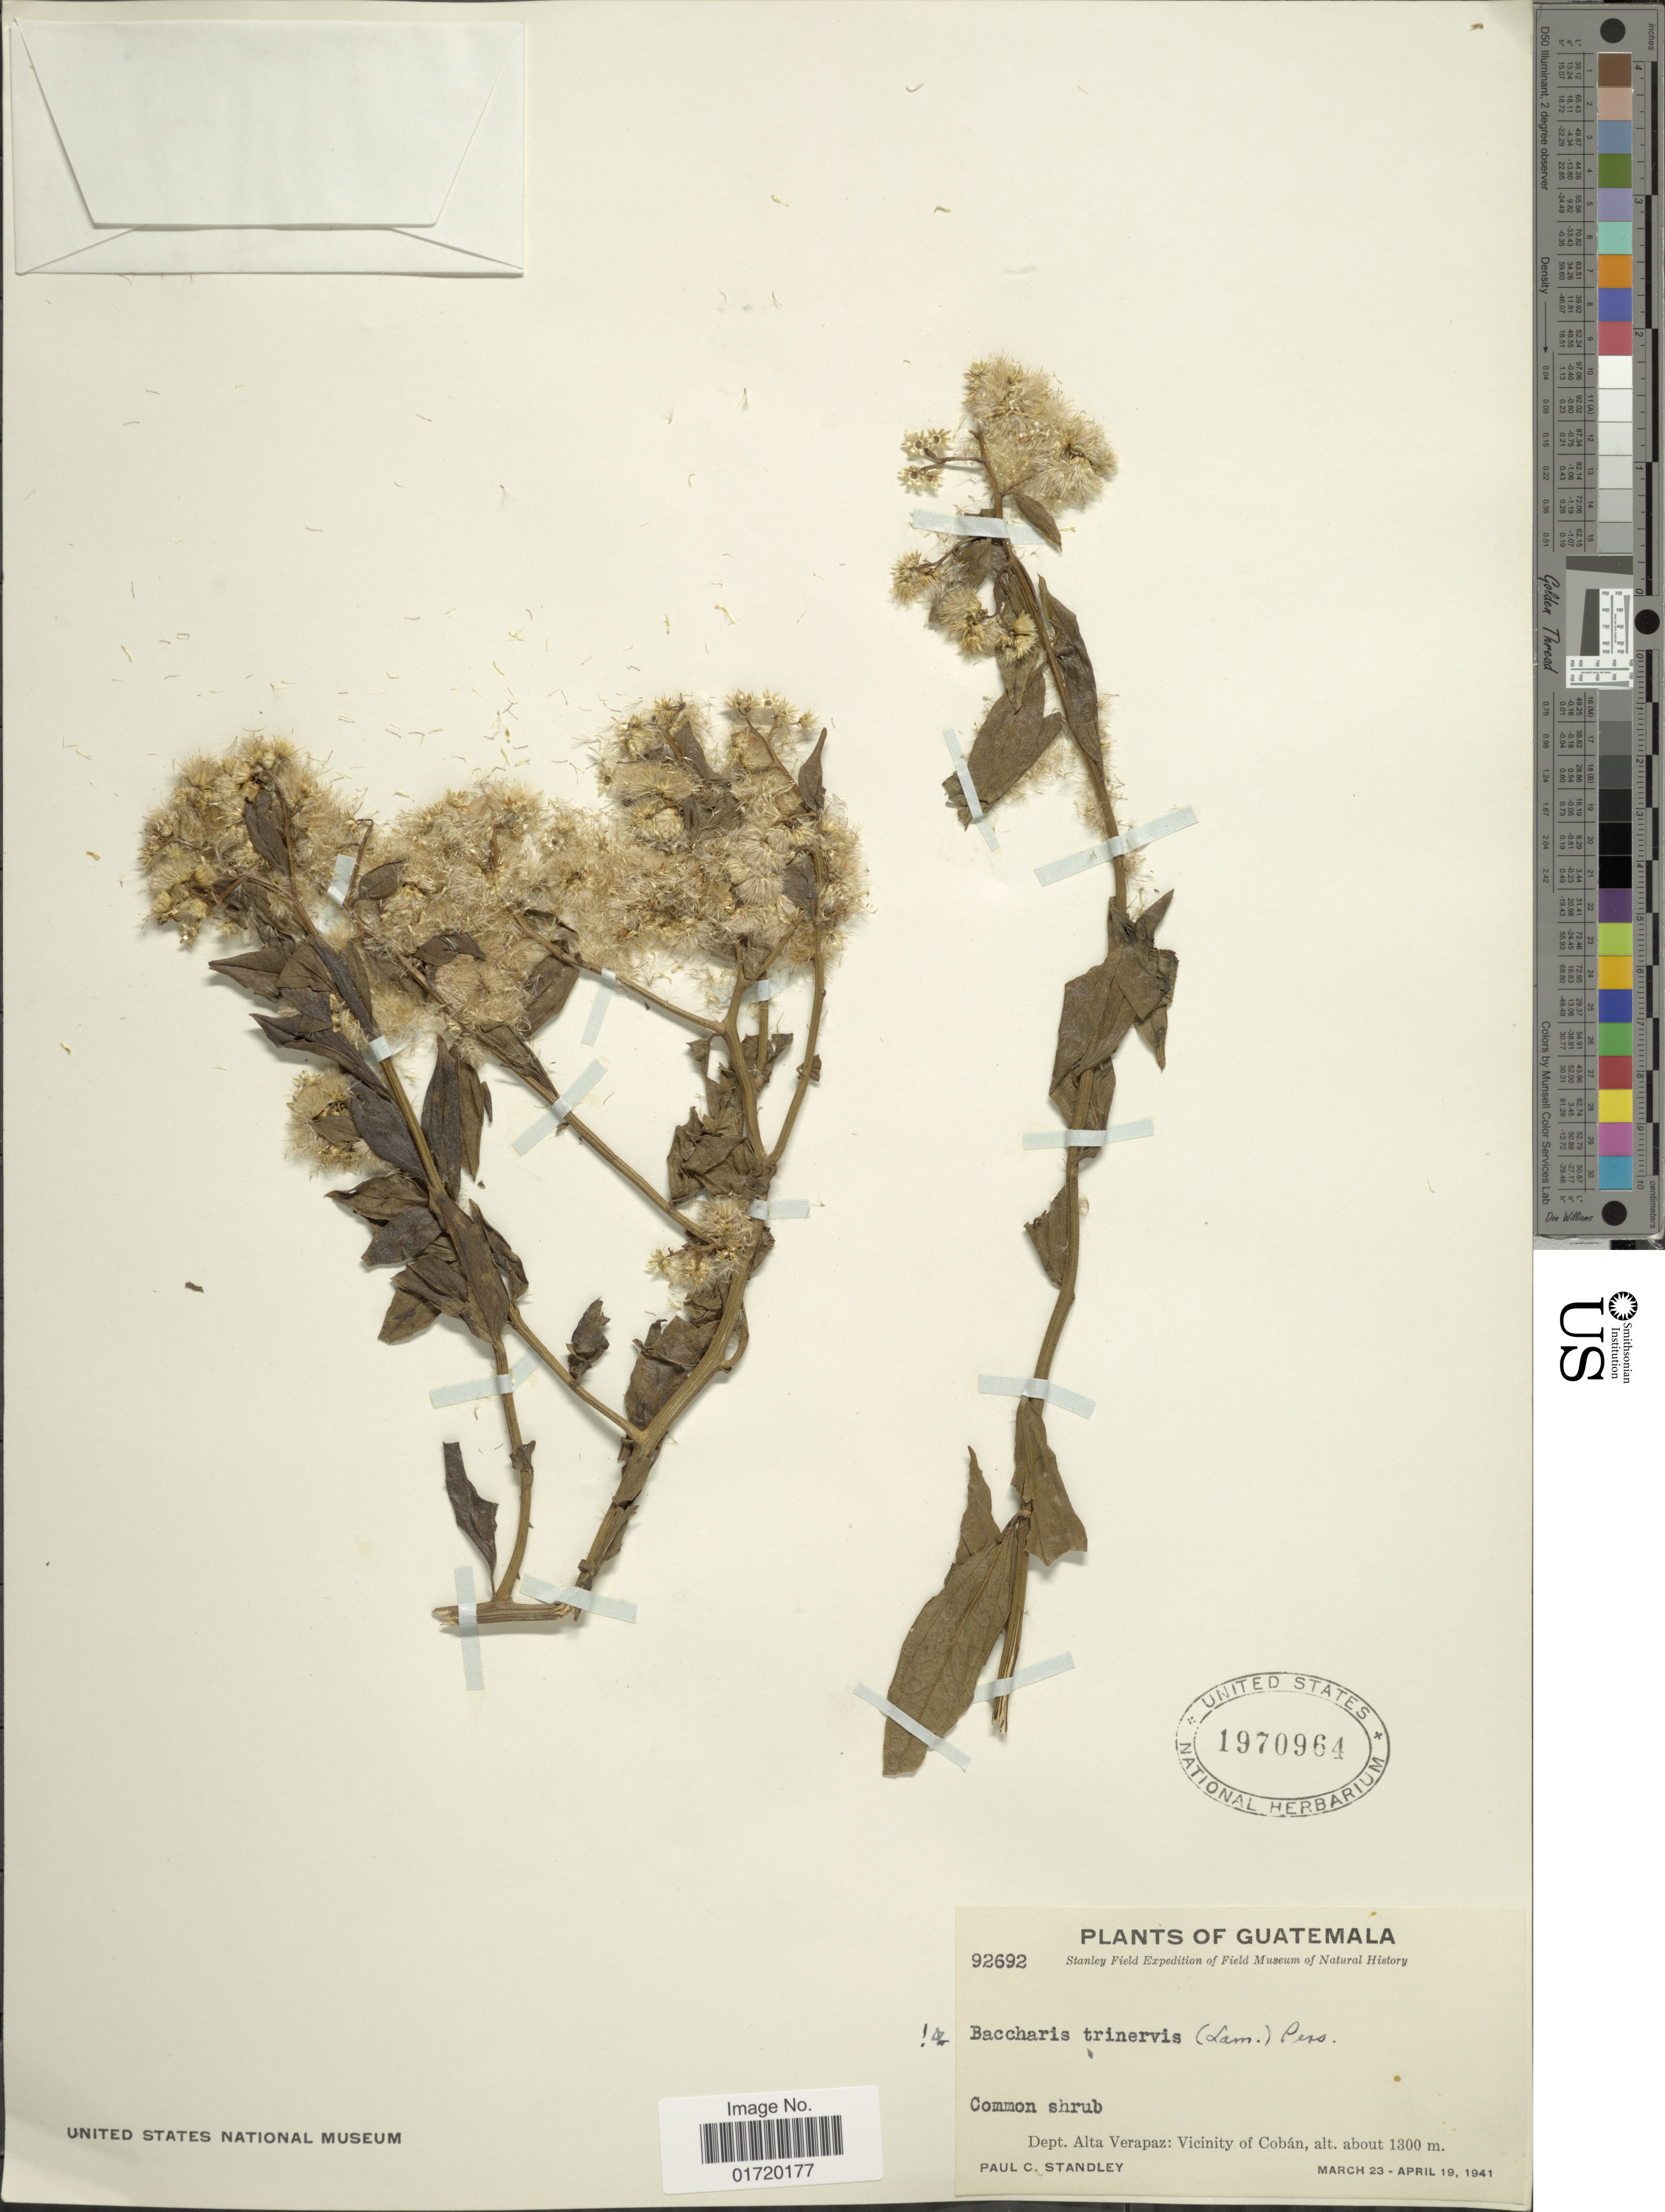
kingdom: Plantae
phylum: Tracheophyta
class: Magnoliopsida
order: Asterales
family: Asteraceae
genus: Baccharis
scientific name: Baccharis trinervis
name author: (Lam.) Pers.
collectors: P. C. Standley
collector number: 92692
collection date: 1941-03-23/1941-04-19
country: Guatemala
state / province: Alta Verapaz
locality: Vicinity of Coban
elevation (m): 1300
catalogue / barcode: US 1970964